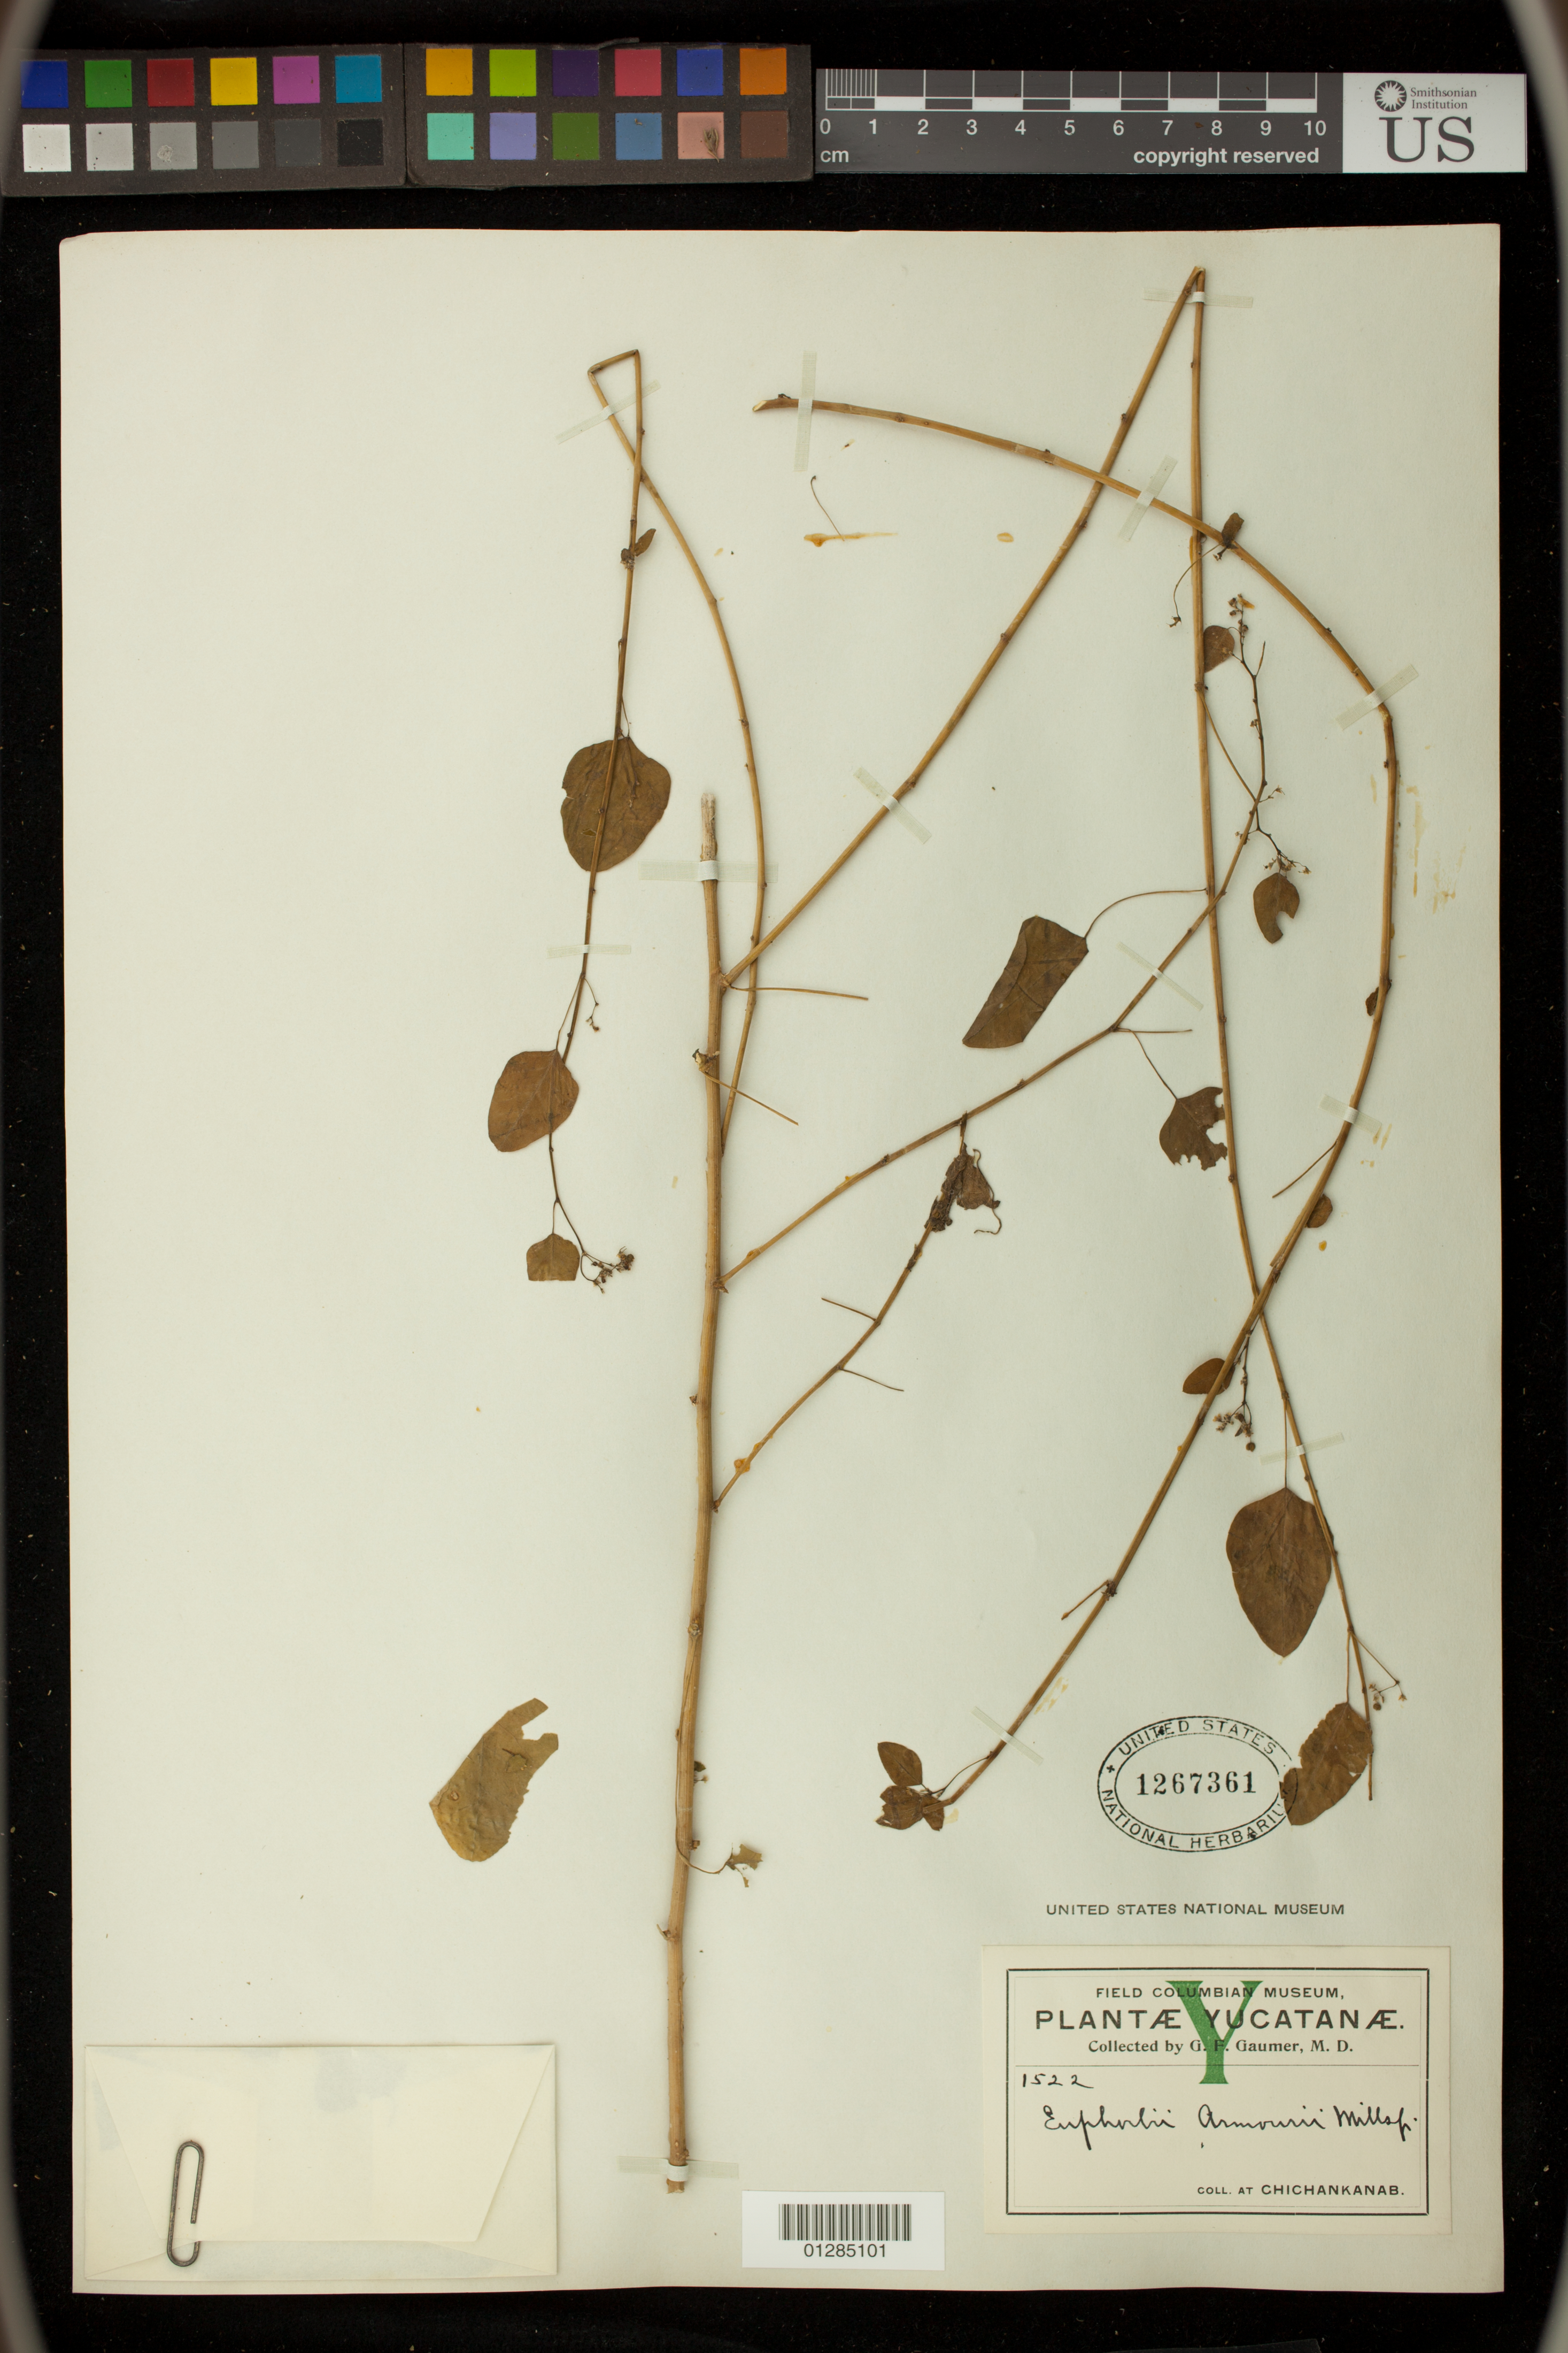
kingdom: Plantae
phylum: Tracheophyta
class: Magnoliopsida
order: Malpighiales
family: Euphorbiaceae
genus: Euphorbia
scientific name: Euphorbia armourii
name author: Millsp.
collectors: G. F. Gaumer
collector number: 1522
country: Mexico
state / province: Quintana Roo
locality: Chichankanab [Chichancanab]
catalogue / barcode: US 1267361